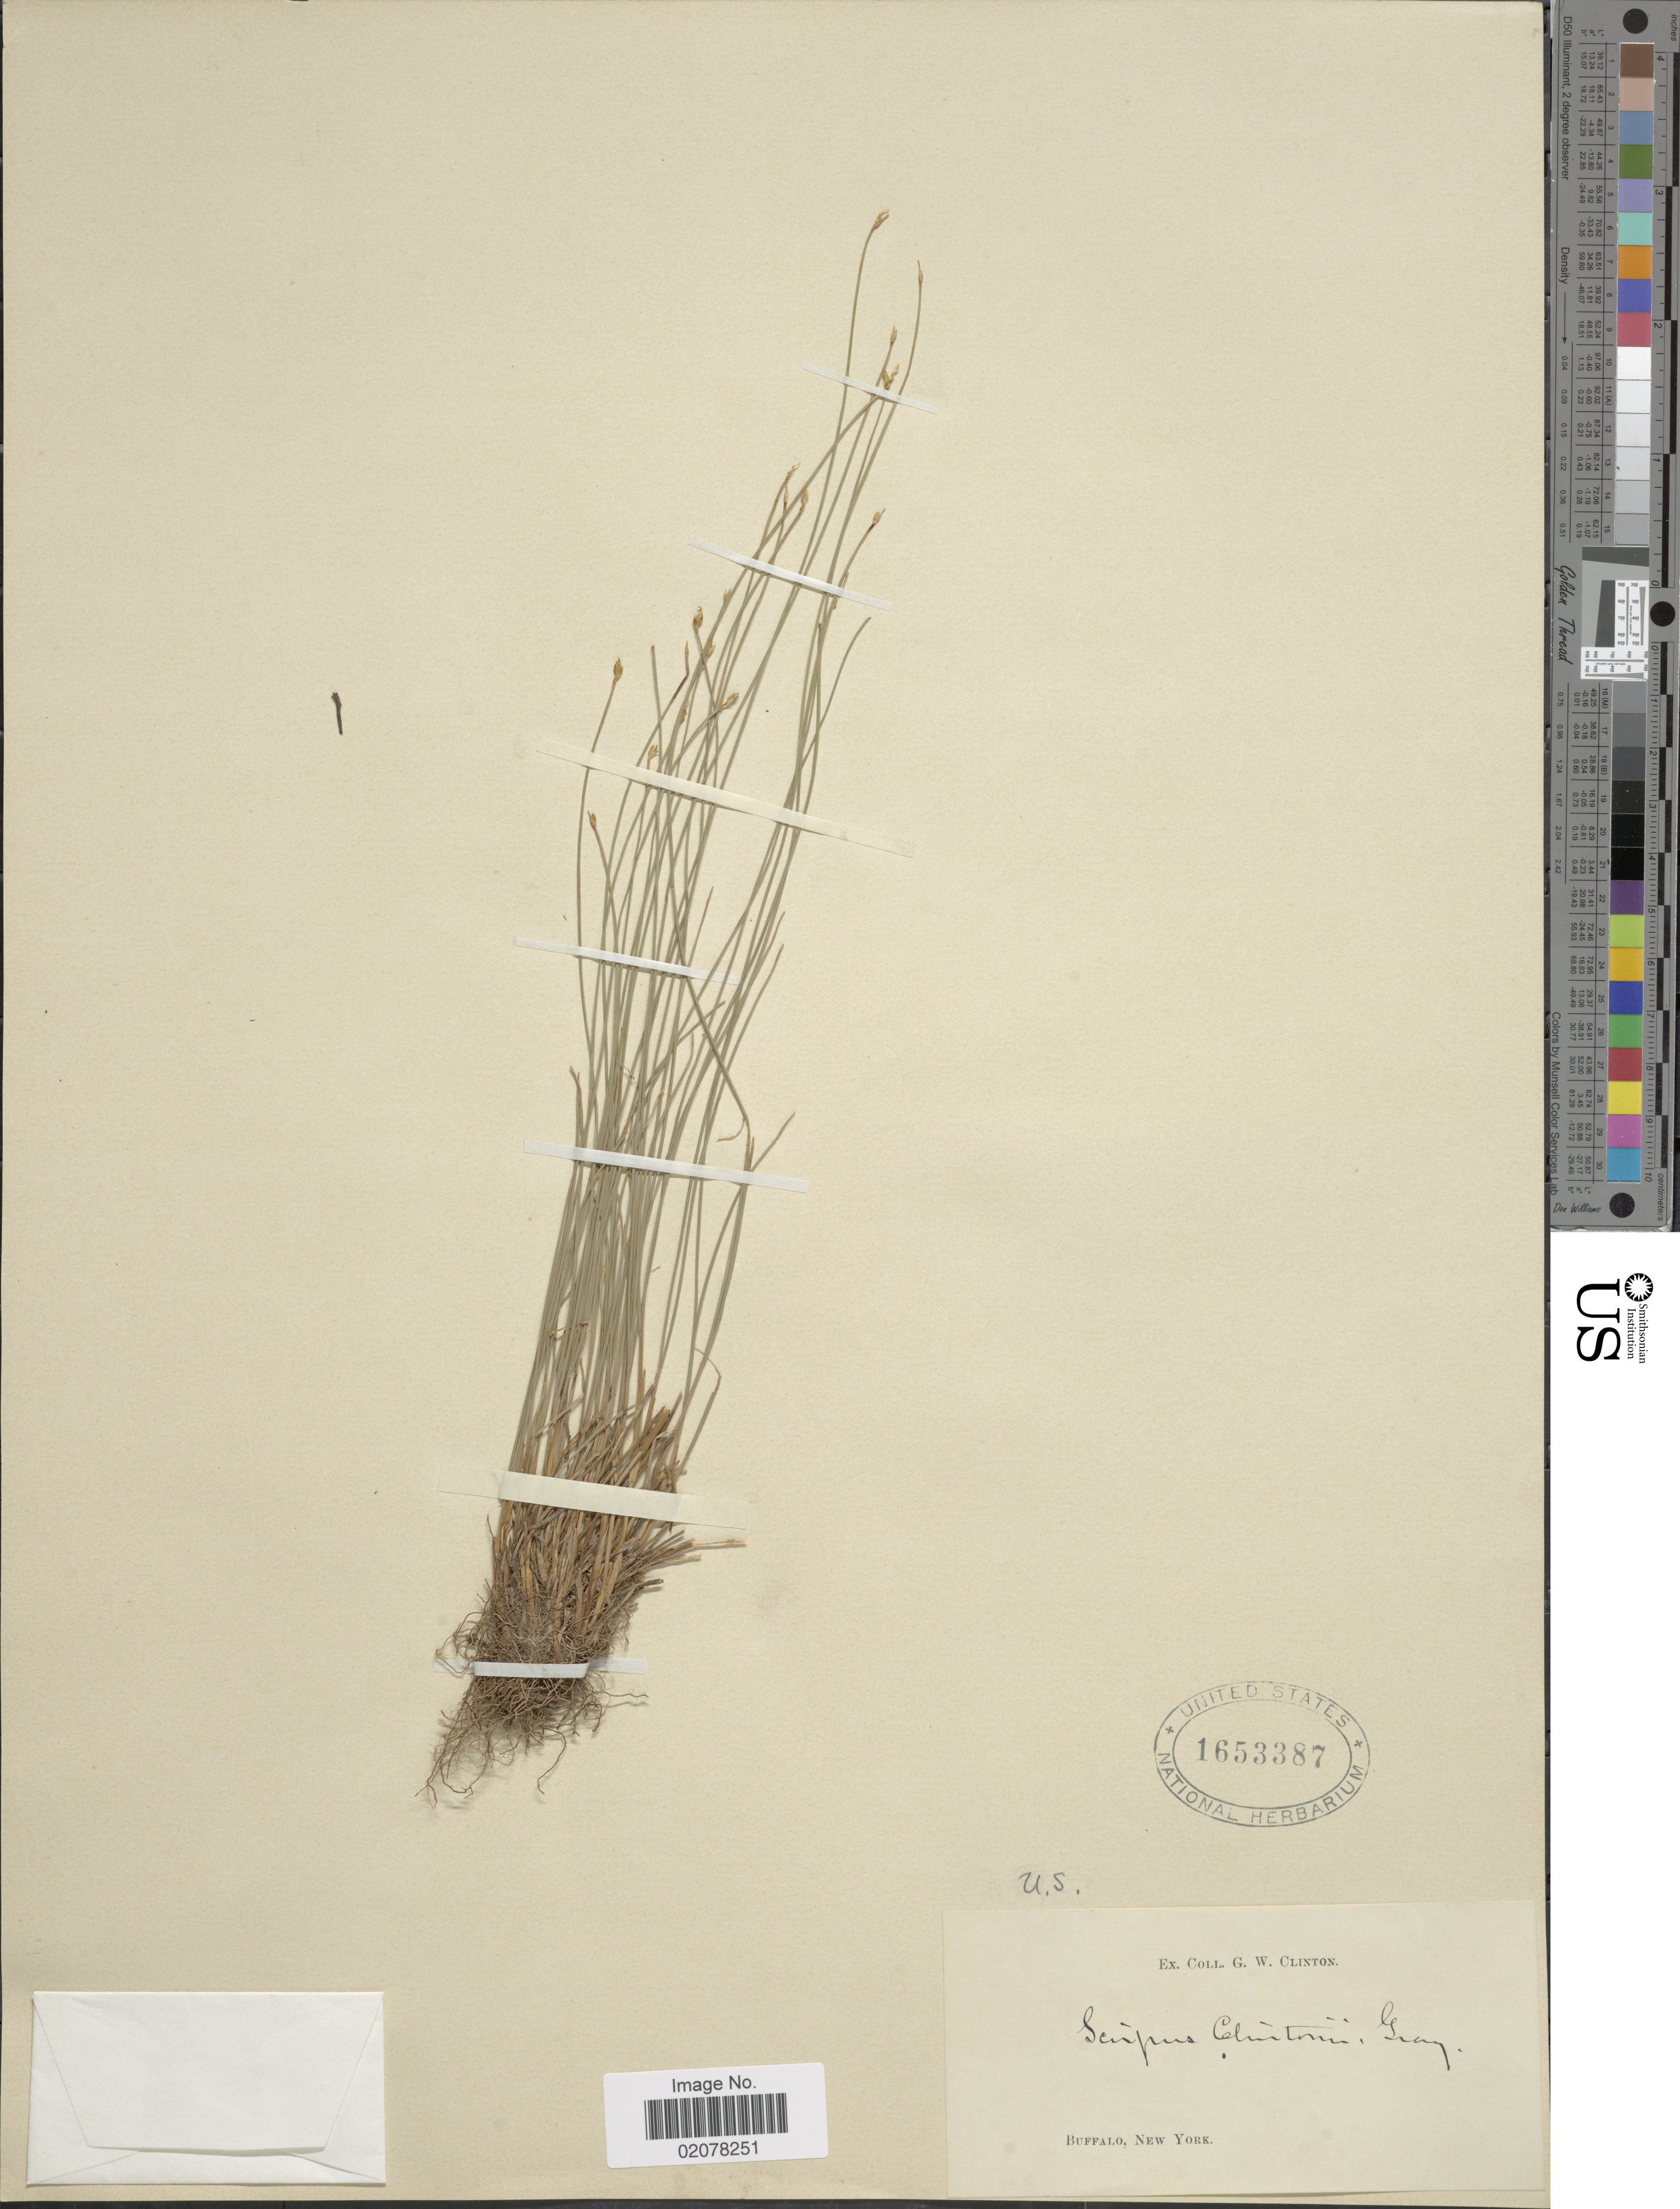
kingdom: Plantae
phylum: Tracheophyta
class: Liliopsida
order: Poales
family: Cyperaceae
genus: Trichophorum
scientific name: Trichophorum clintonii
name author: (A. Gray) S.G. Sm.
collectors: G. W. Clinton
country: United States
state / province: New York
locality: Buffalo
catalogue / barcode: US 1653387